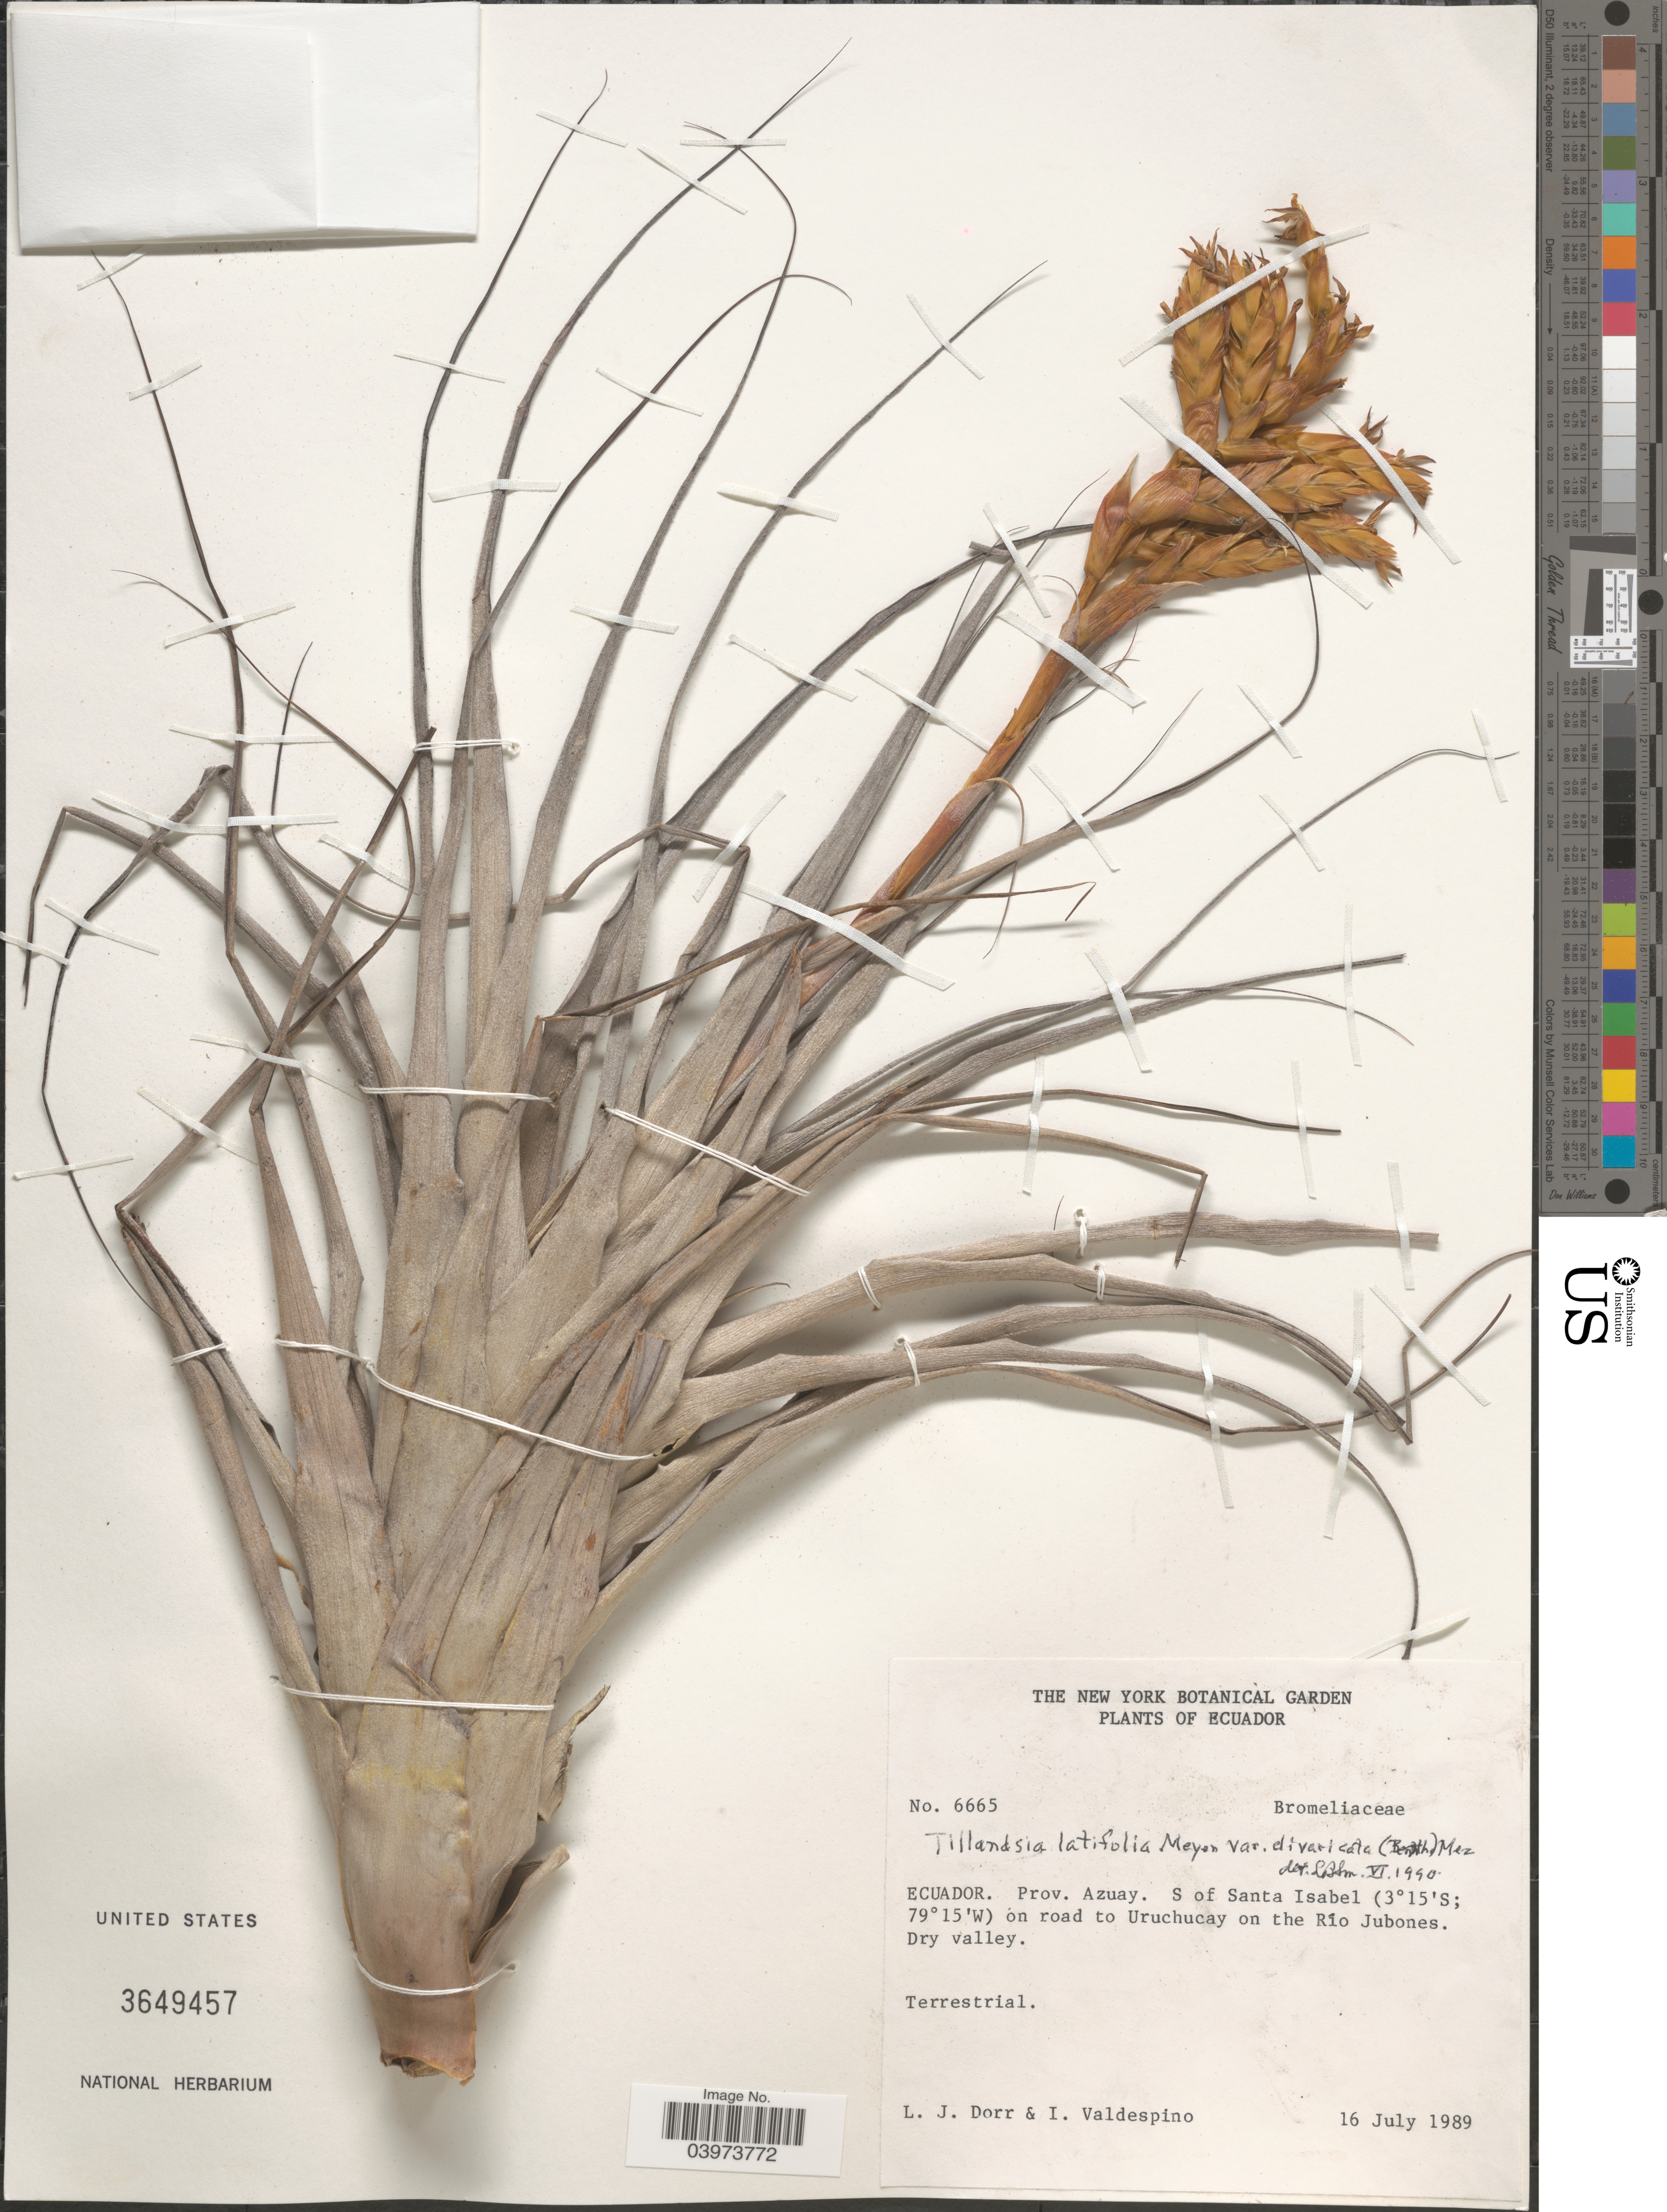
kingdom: Plantae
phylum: Tracheophyta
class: Liliopsida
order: Poales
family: Bromeliaceae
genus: Tillandsia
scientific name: Tillandsia latifolia var. divaricata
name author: (Benth.) Mez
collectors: L. J. Dorr & I. Valdespino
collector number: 6665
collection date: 1989-07-16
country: Ecuador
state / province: Azuay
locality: S of Santa Isabel on road to Uruchucay on the Río Jubones.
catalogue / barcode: US 3649457